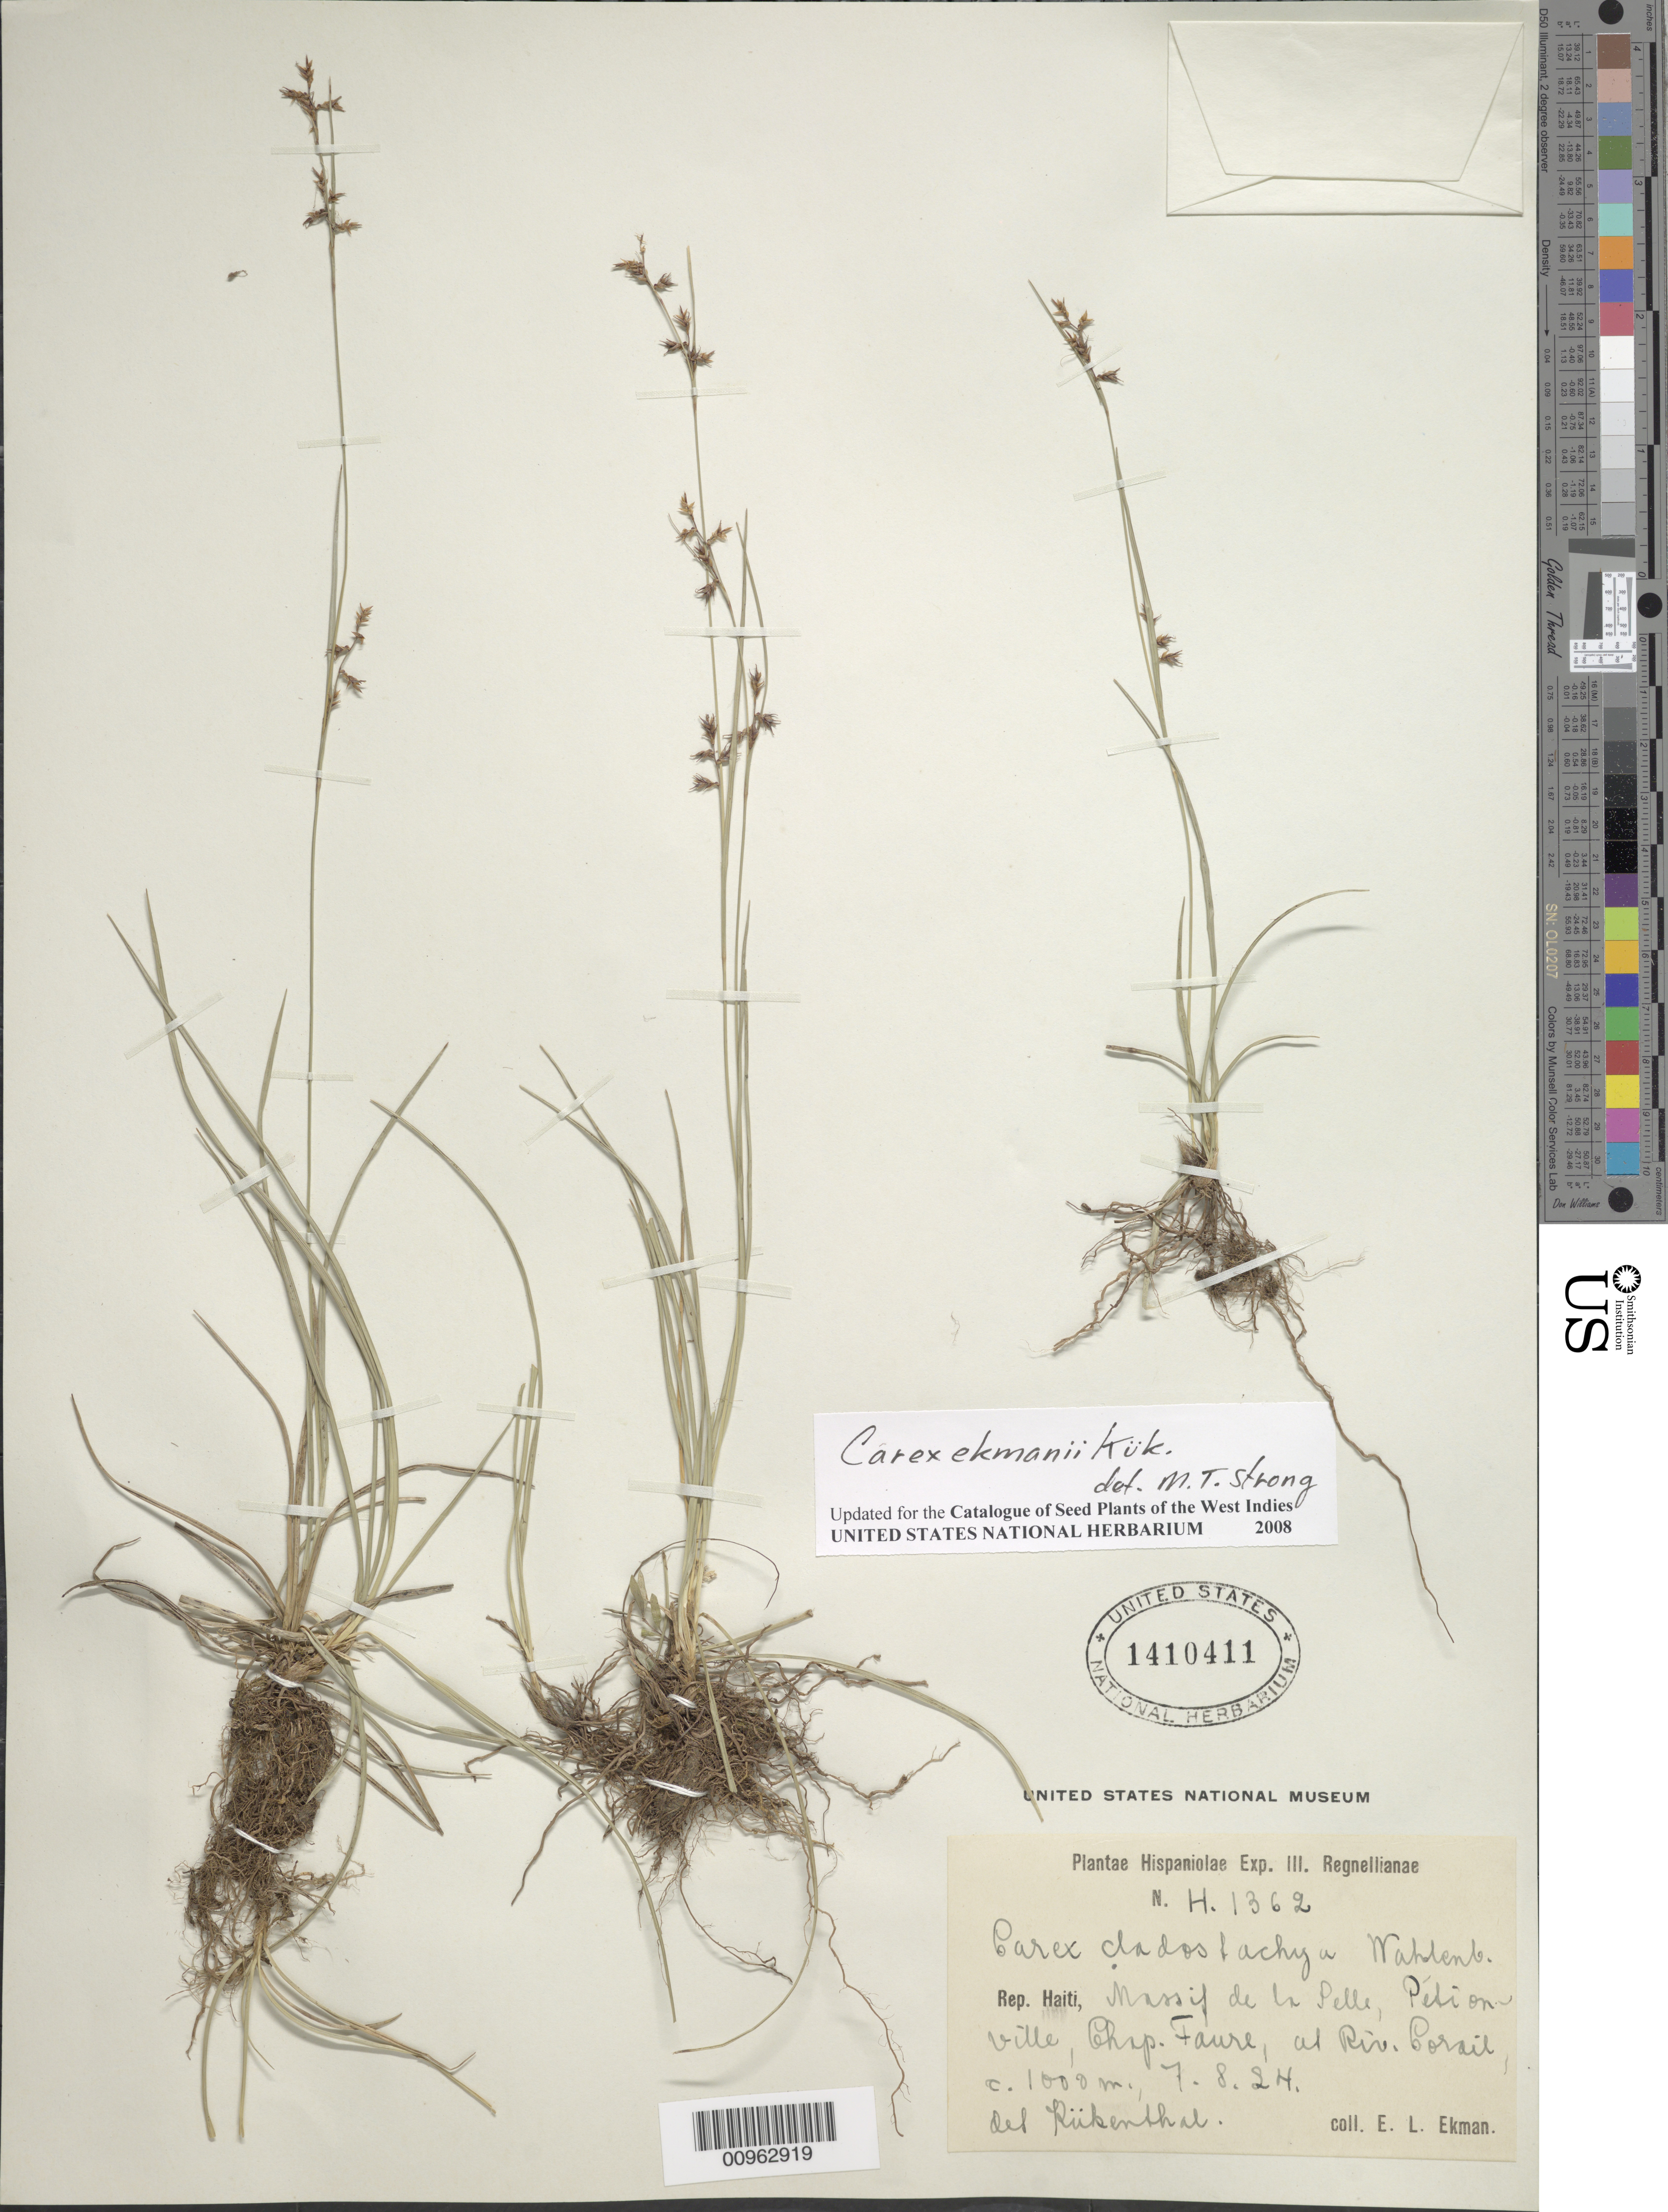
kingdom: Plantae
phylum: Tracheophyta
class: Liliopsida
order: Poales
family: Cyperaceae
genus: Carex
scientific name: Carex ekmanii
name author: Kük.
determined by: Strong, M. T., (US), Smithsonian Institution - National Museum of Natural History (UNITED STATES)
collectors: E. L. Ekman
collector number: H 1362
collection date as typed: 07 Aug 1924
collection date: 1924-08-07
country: Haiti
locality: Massif de la Selle, Pétionville, Chap. Faure, at Riv. Corail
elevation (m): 1000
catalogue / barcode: US 1410411